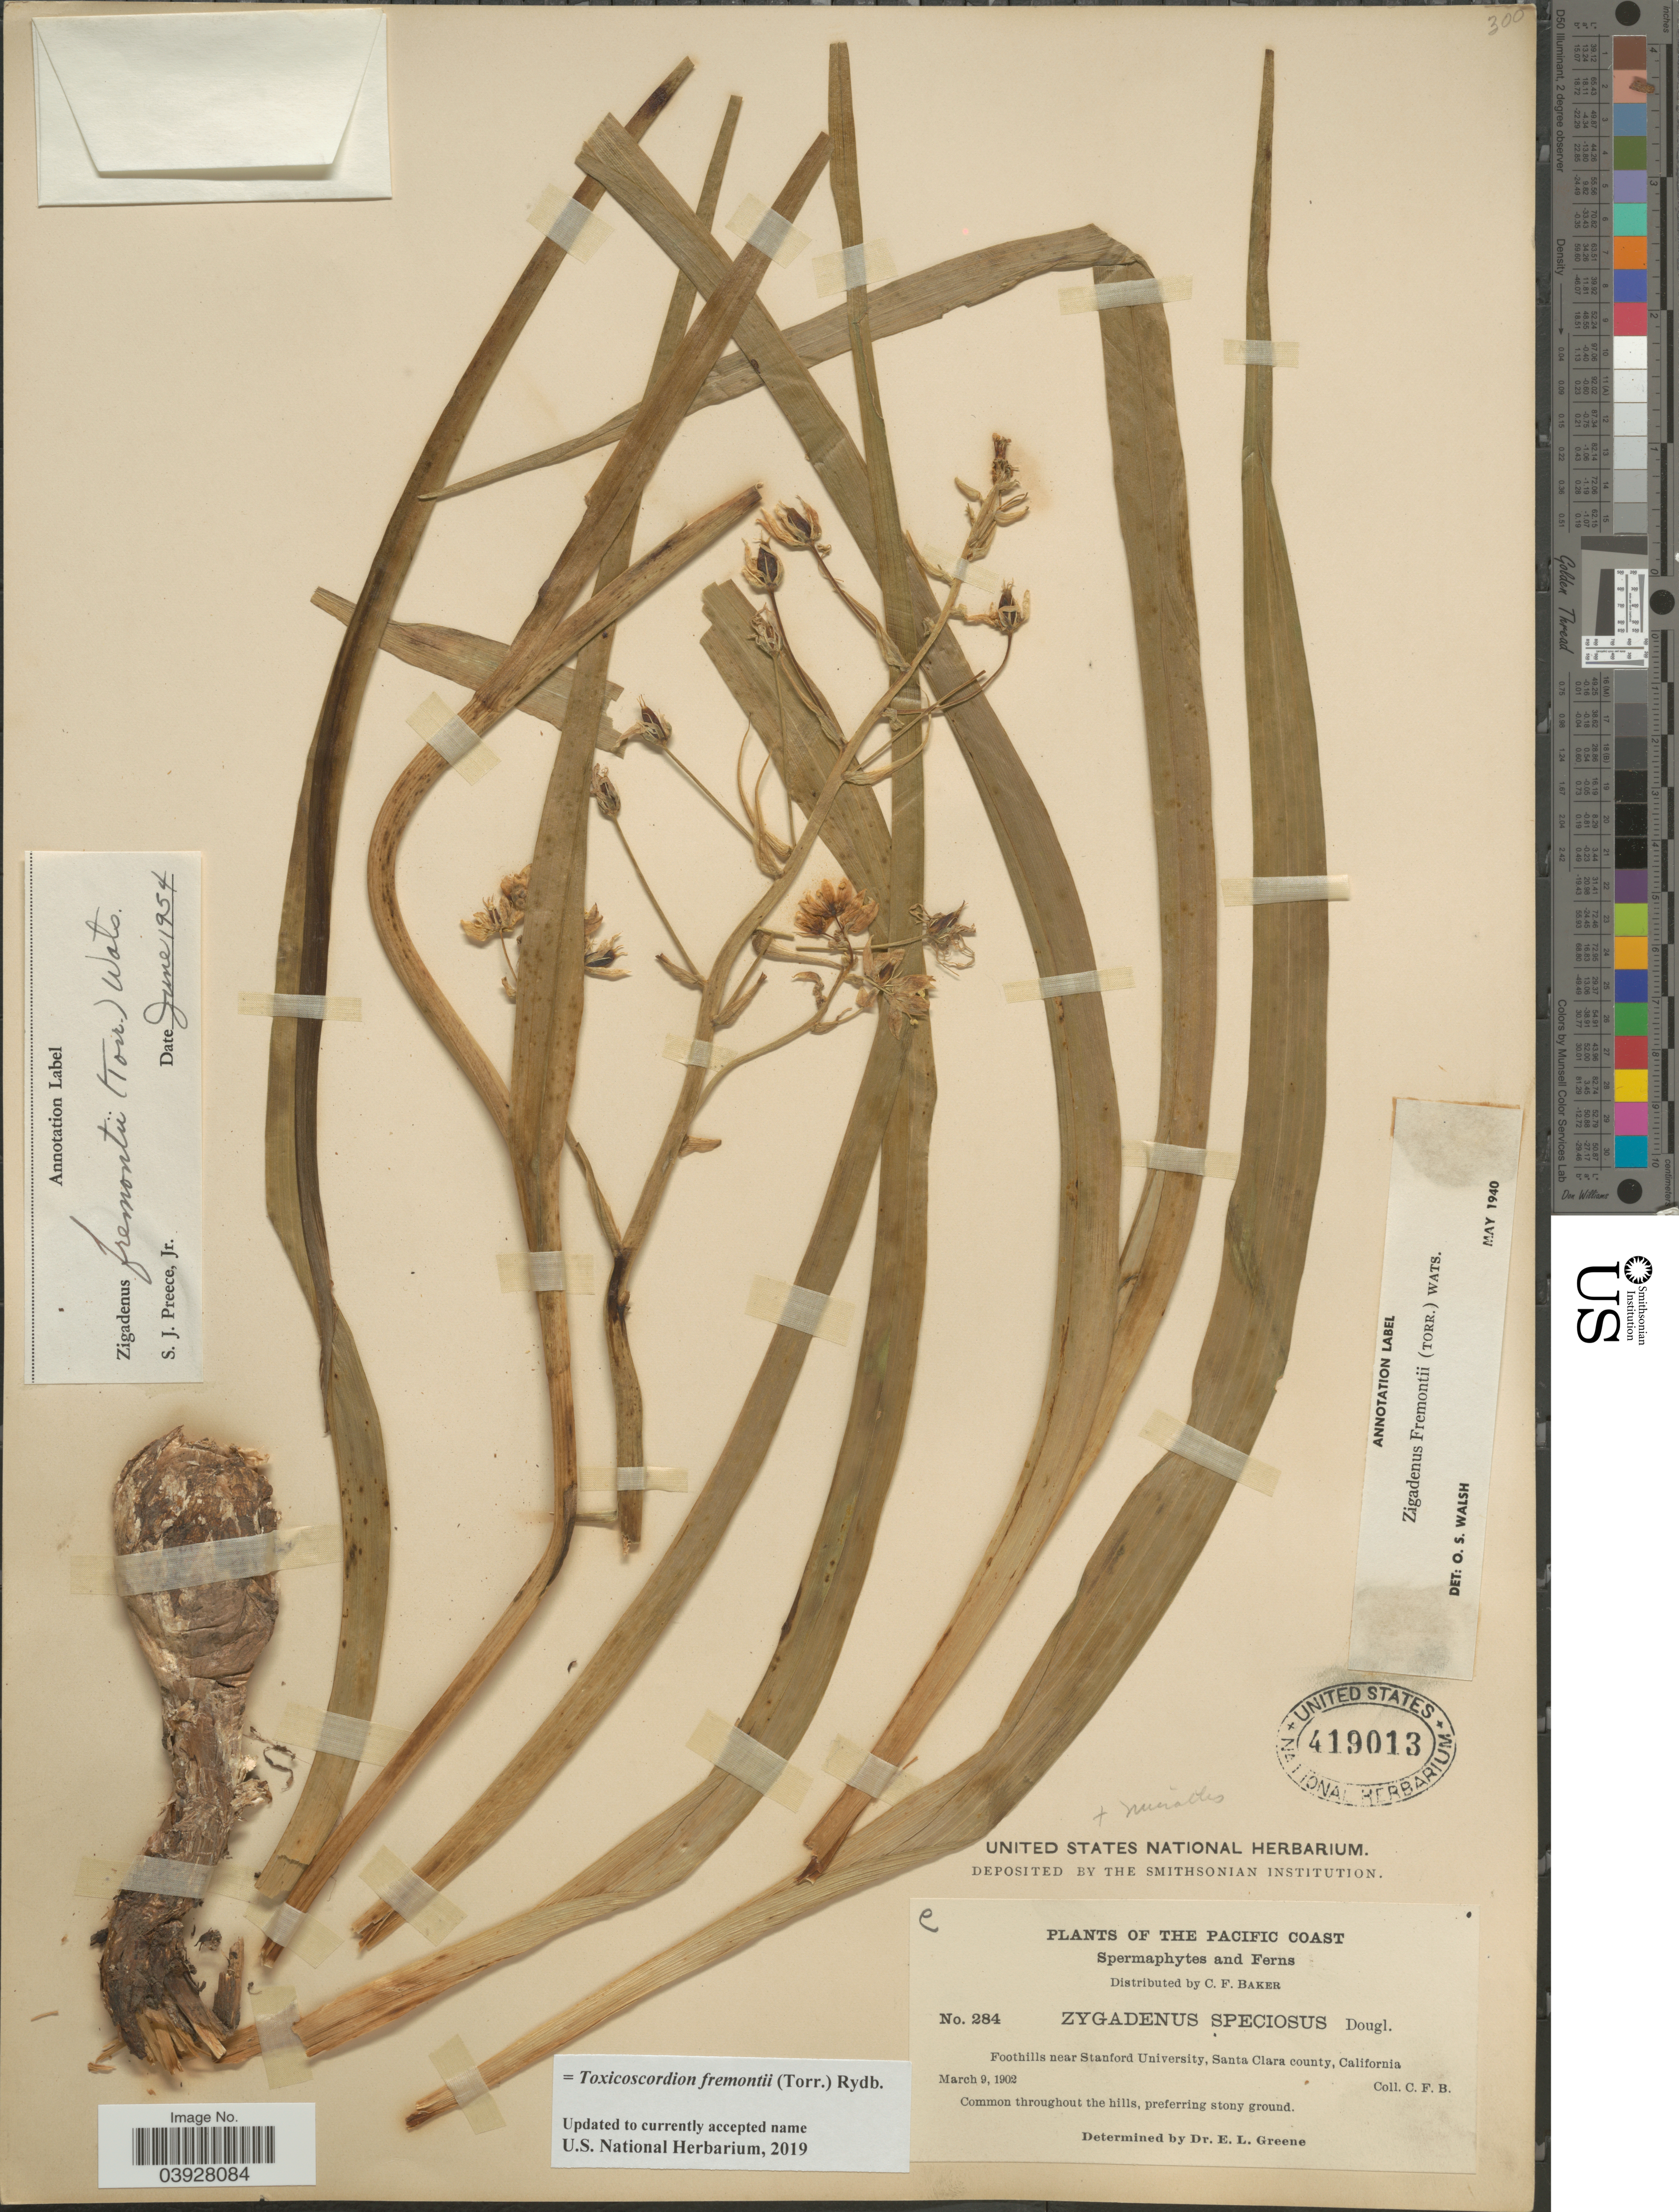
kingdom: Plantae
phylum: Tracheophyta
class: Liliopsida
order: Liliales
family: Melanthiaceae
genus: Toxicoscordion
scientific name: Toxicoscordion fremontii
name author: (Torr.) Rydb.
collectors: C. F. Baker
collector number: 284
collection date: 1902-03-09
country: United States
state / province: California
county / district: Santa Clara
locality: The Pacific Coast. Foothills near Stanford University, Santa Clara county.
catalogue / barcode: US 419013